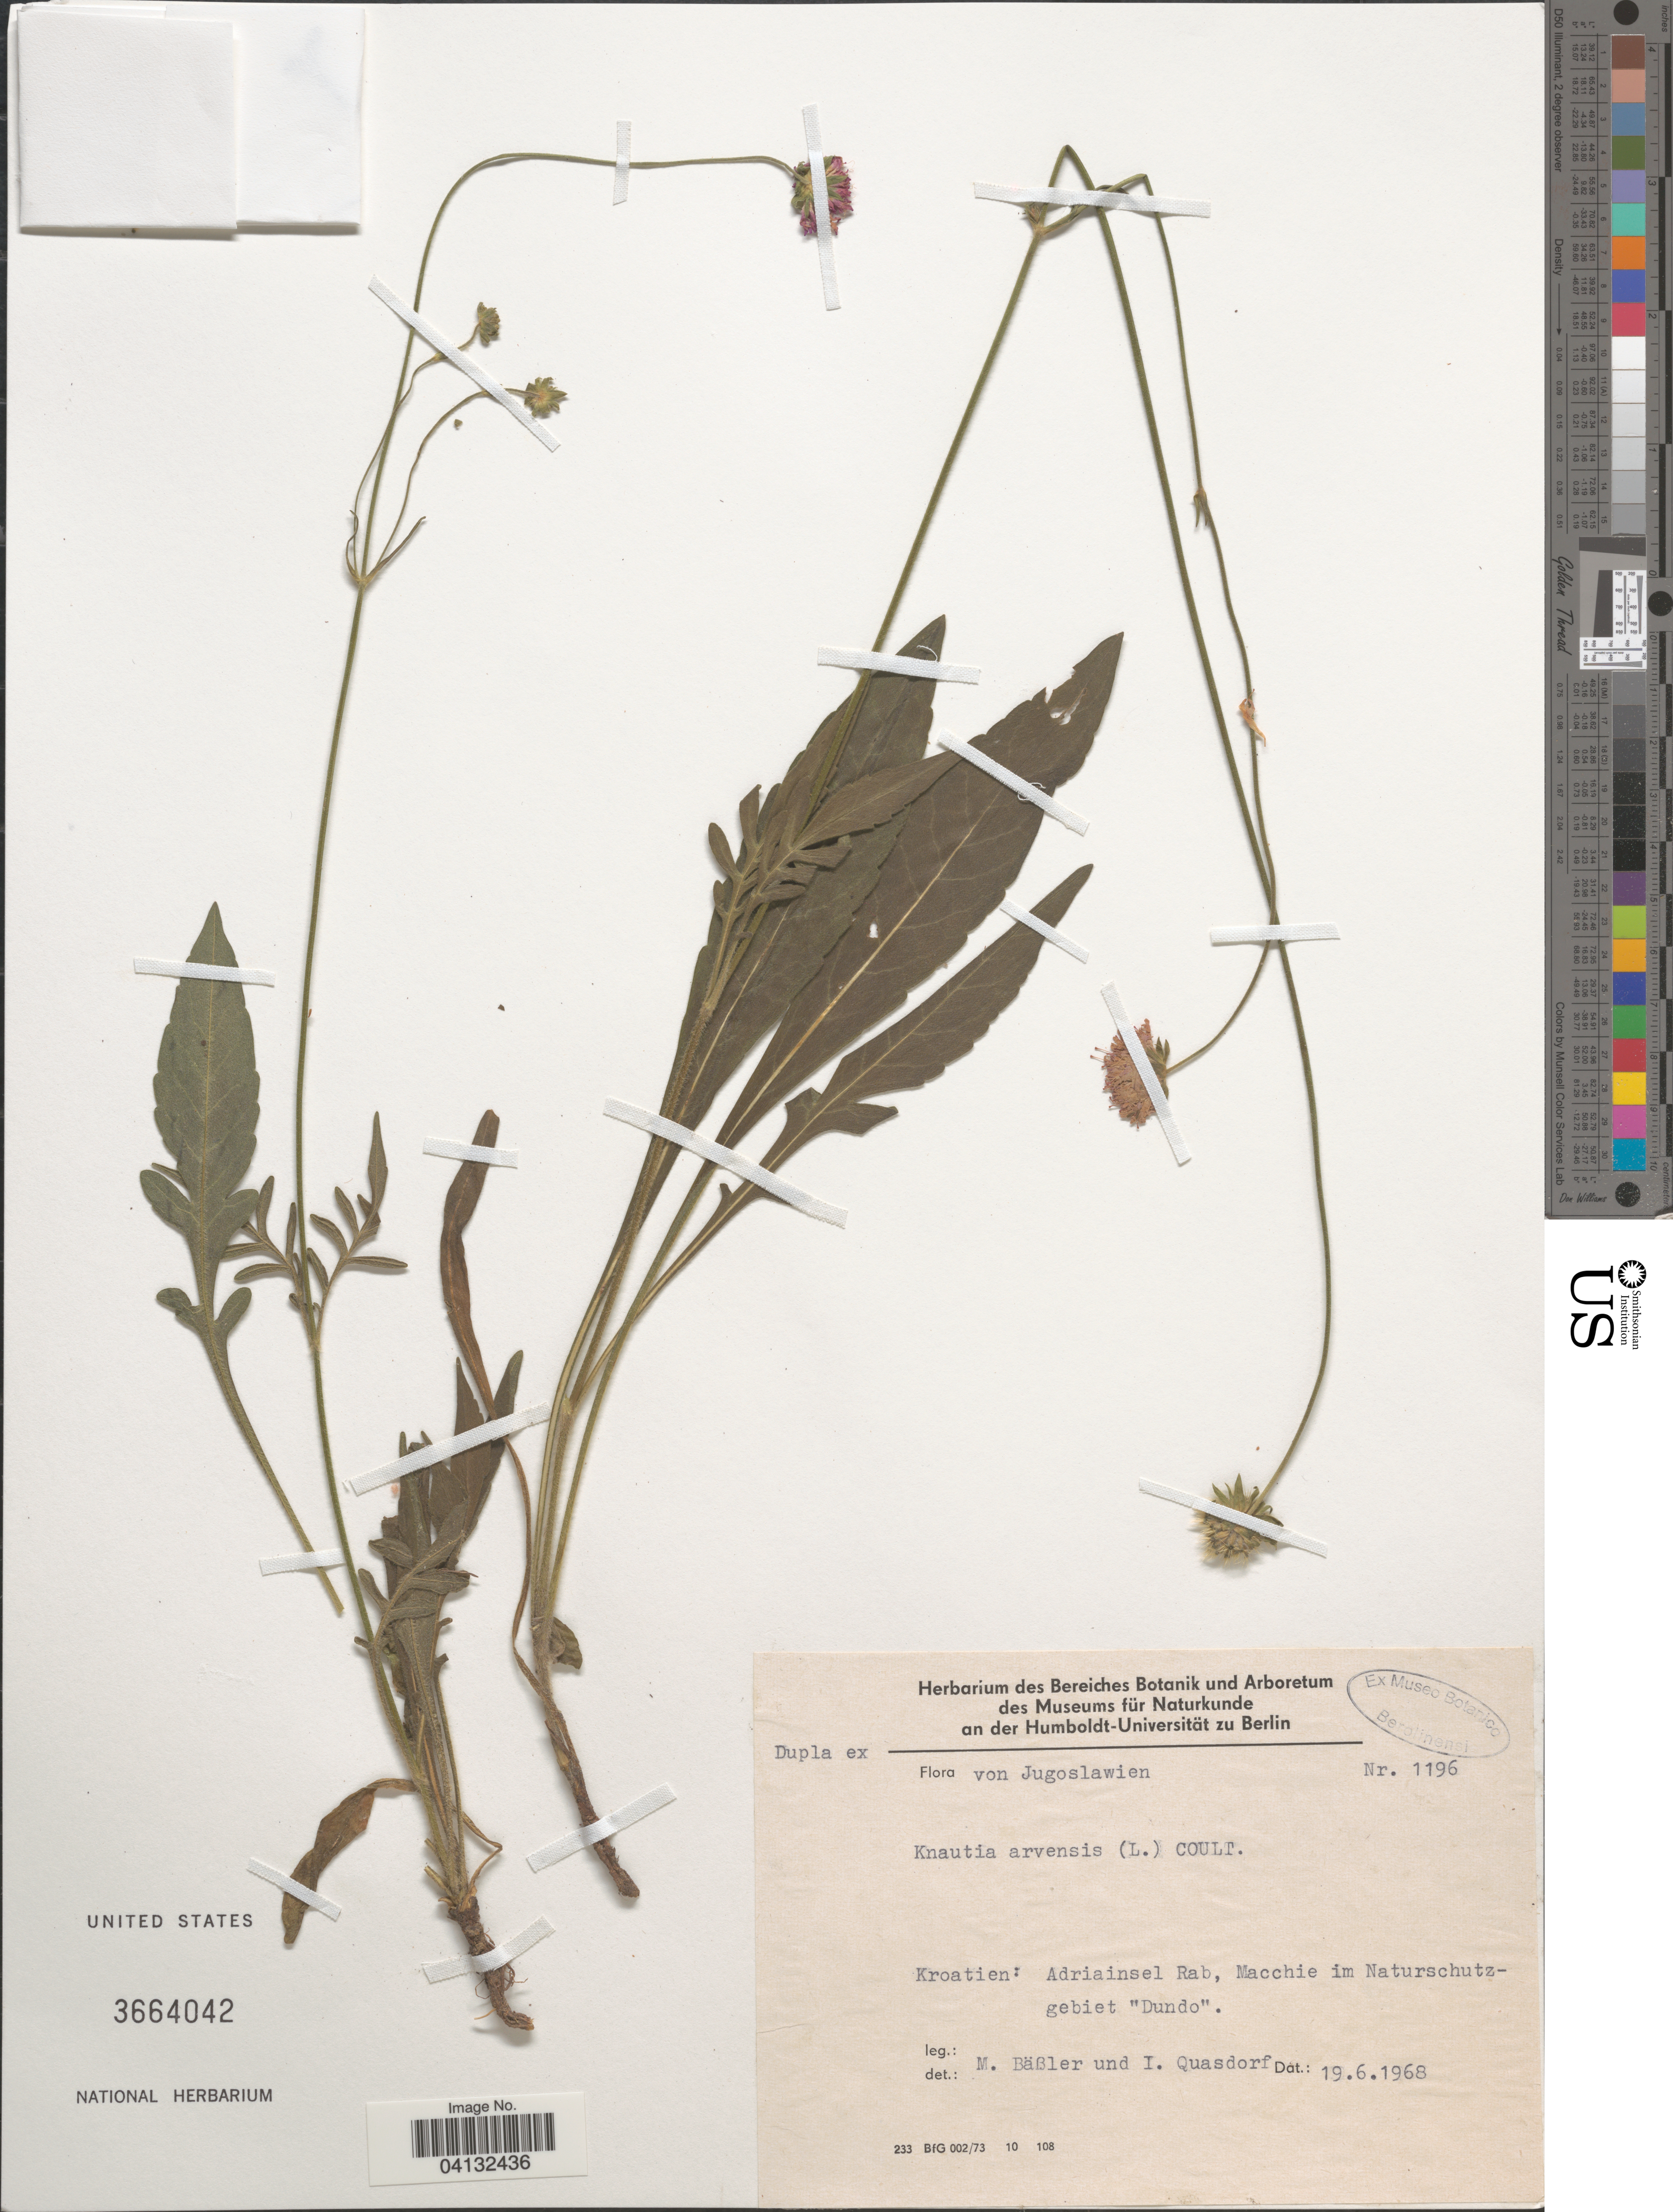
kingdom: Plantae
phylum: Tracheophyta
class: Magnoliopsida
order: Dipsacales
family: Caprifoliaceae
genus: Knautia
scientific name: Knautia arvensis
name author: (L.) Coult.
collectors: M. Bässler & I. Quasdorf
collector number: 1196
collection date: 1968-06-19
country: Croatia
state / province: Primorje-Gorski Kotar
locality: Kroatien: Adriainsel Rab, Macchie im Naturschutzgebiet "Dundo".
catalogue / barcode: US 3664042